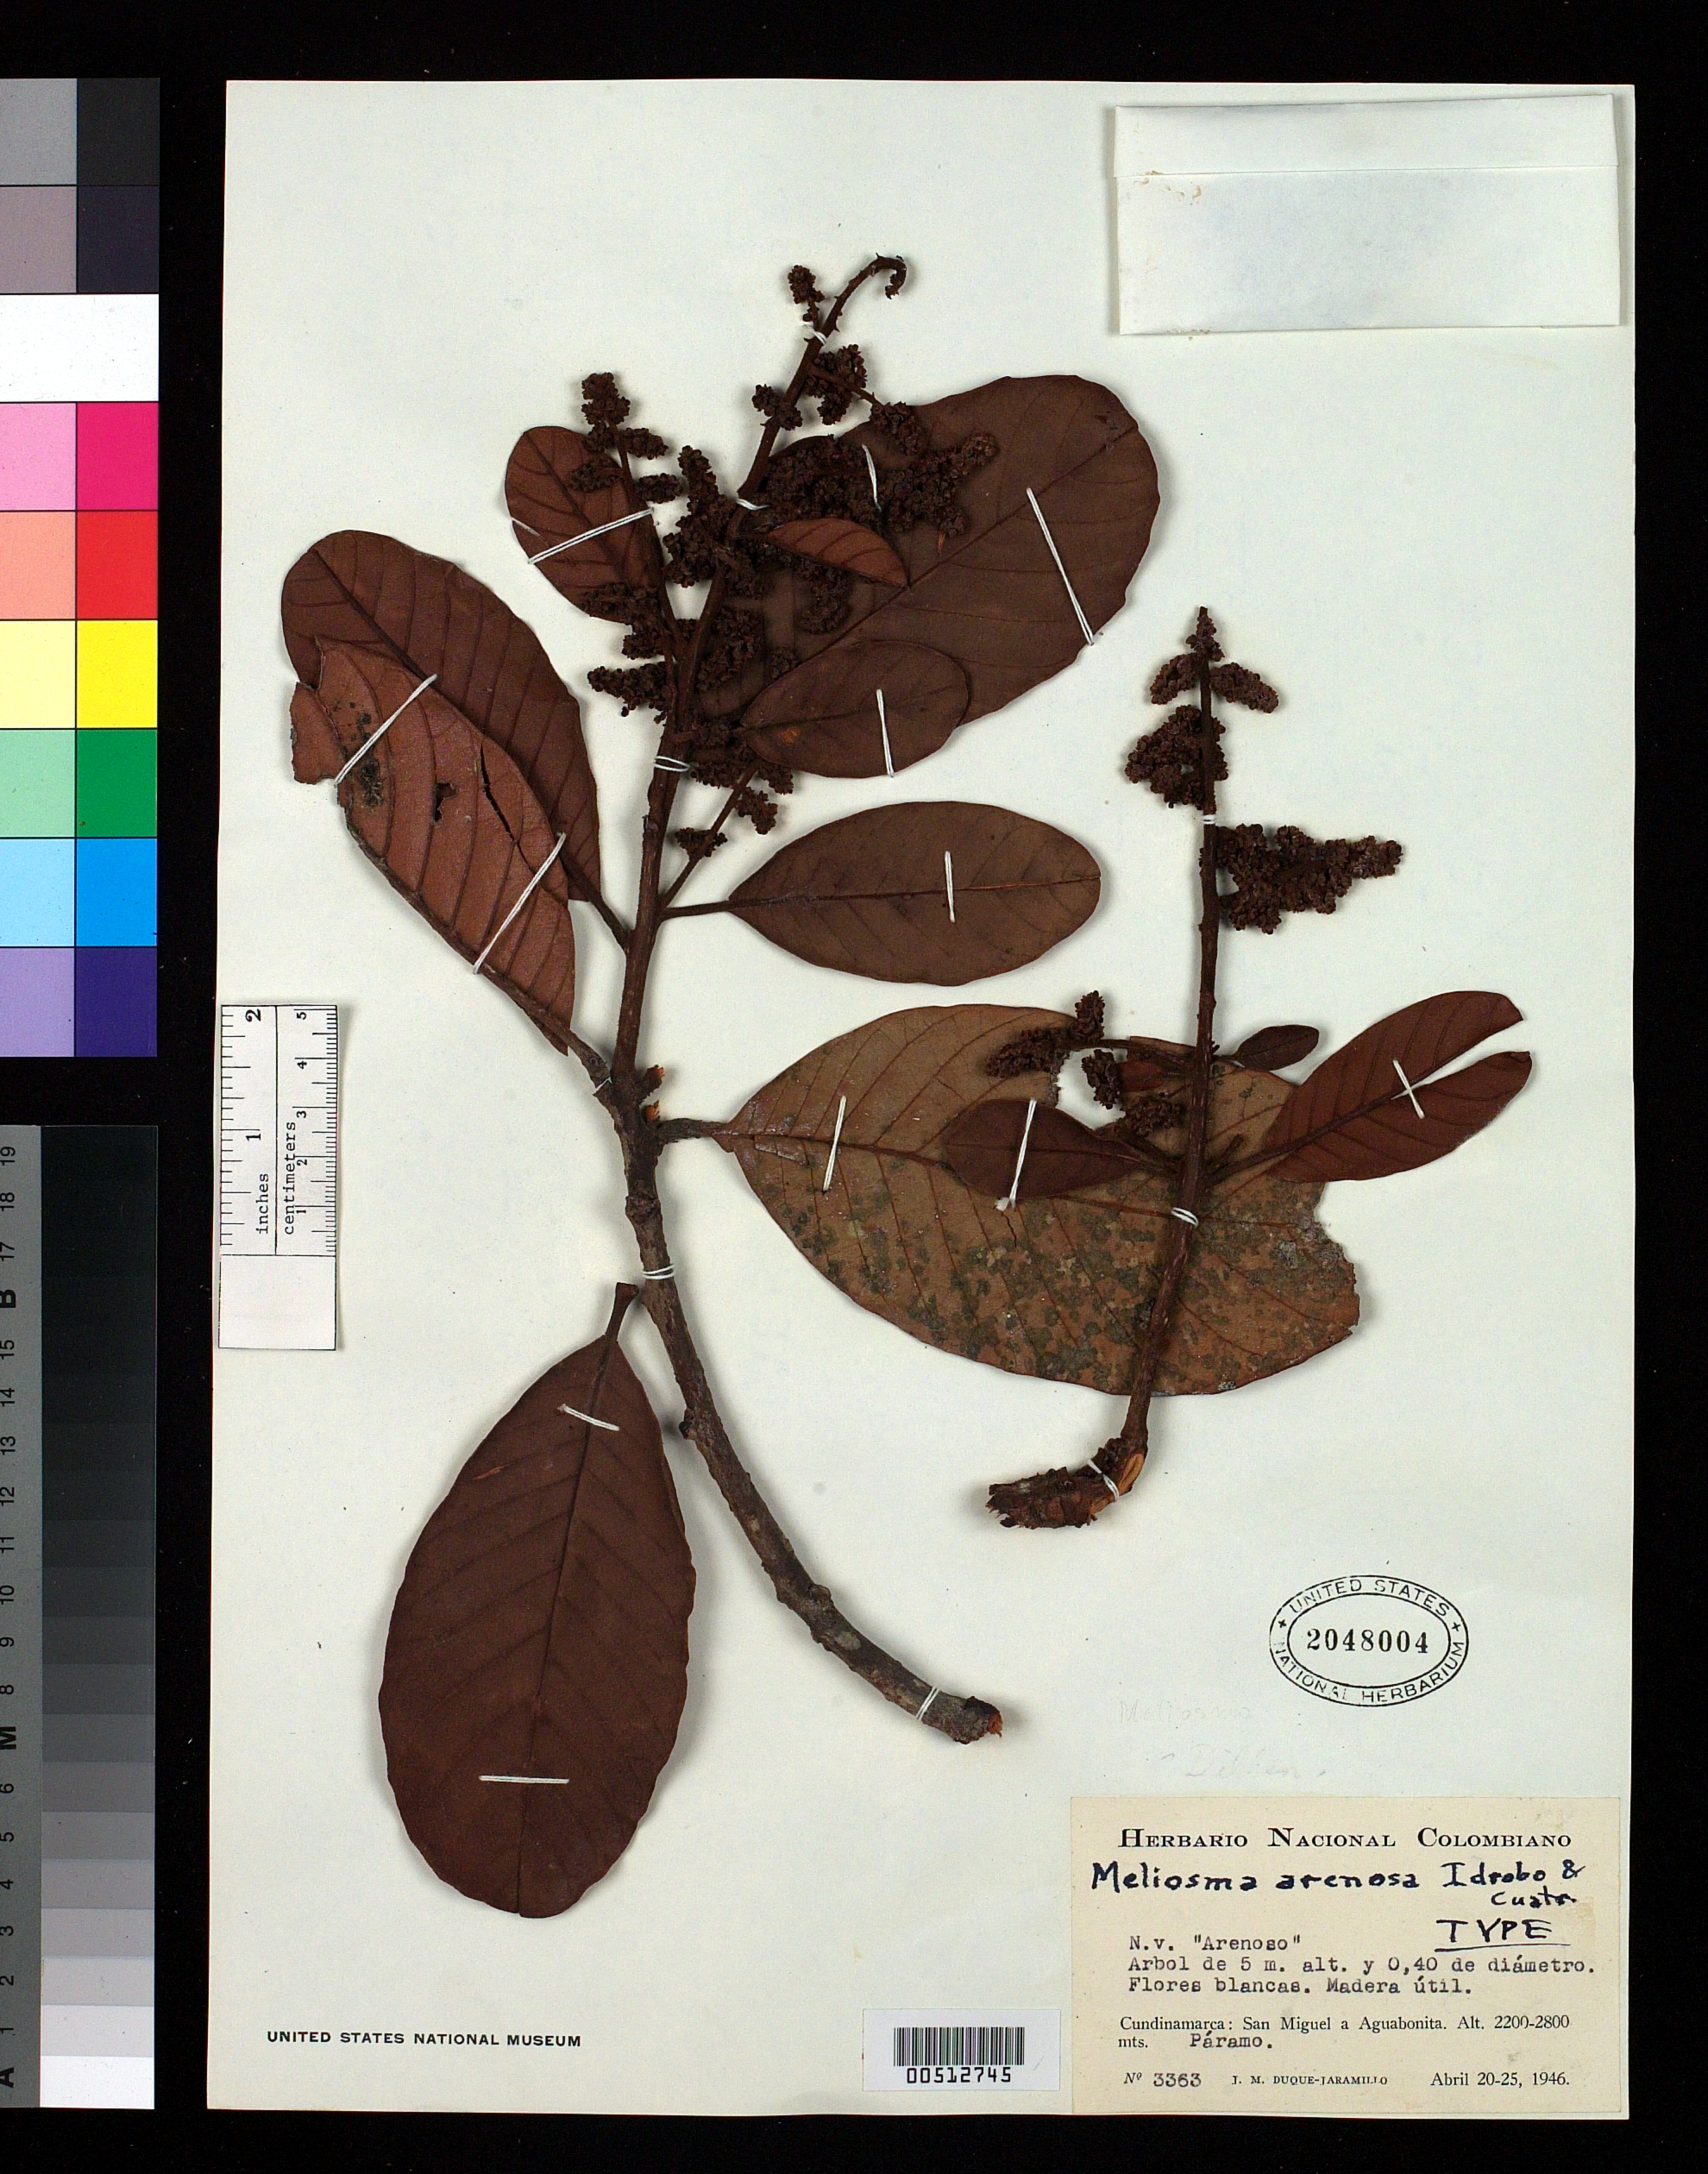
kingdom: Plantae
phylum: Tracheophyta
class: Magnoliopsida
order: Proteales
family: Sabiaceae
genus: Meliosma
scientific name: Meliosma arenosa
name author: Idrobo & Cuatrec.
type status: Holotype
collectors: J. M. Duque Jaramillo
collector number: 3363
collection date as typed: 20 Apr 1946 to 25 Apr 1946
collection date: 1946-04-20/1946-04-25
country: Colombia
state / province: Cundinamarca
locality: Sal Miguel a Agua Bonita, Paramo.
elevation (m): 2200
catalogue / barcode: US 2048004